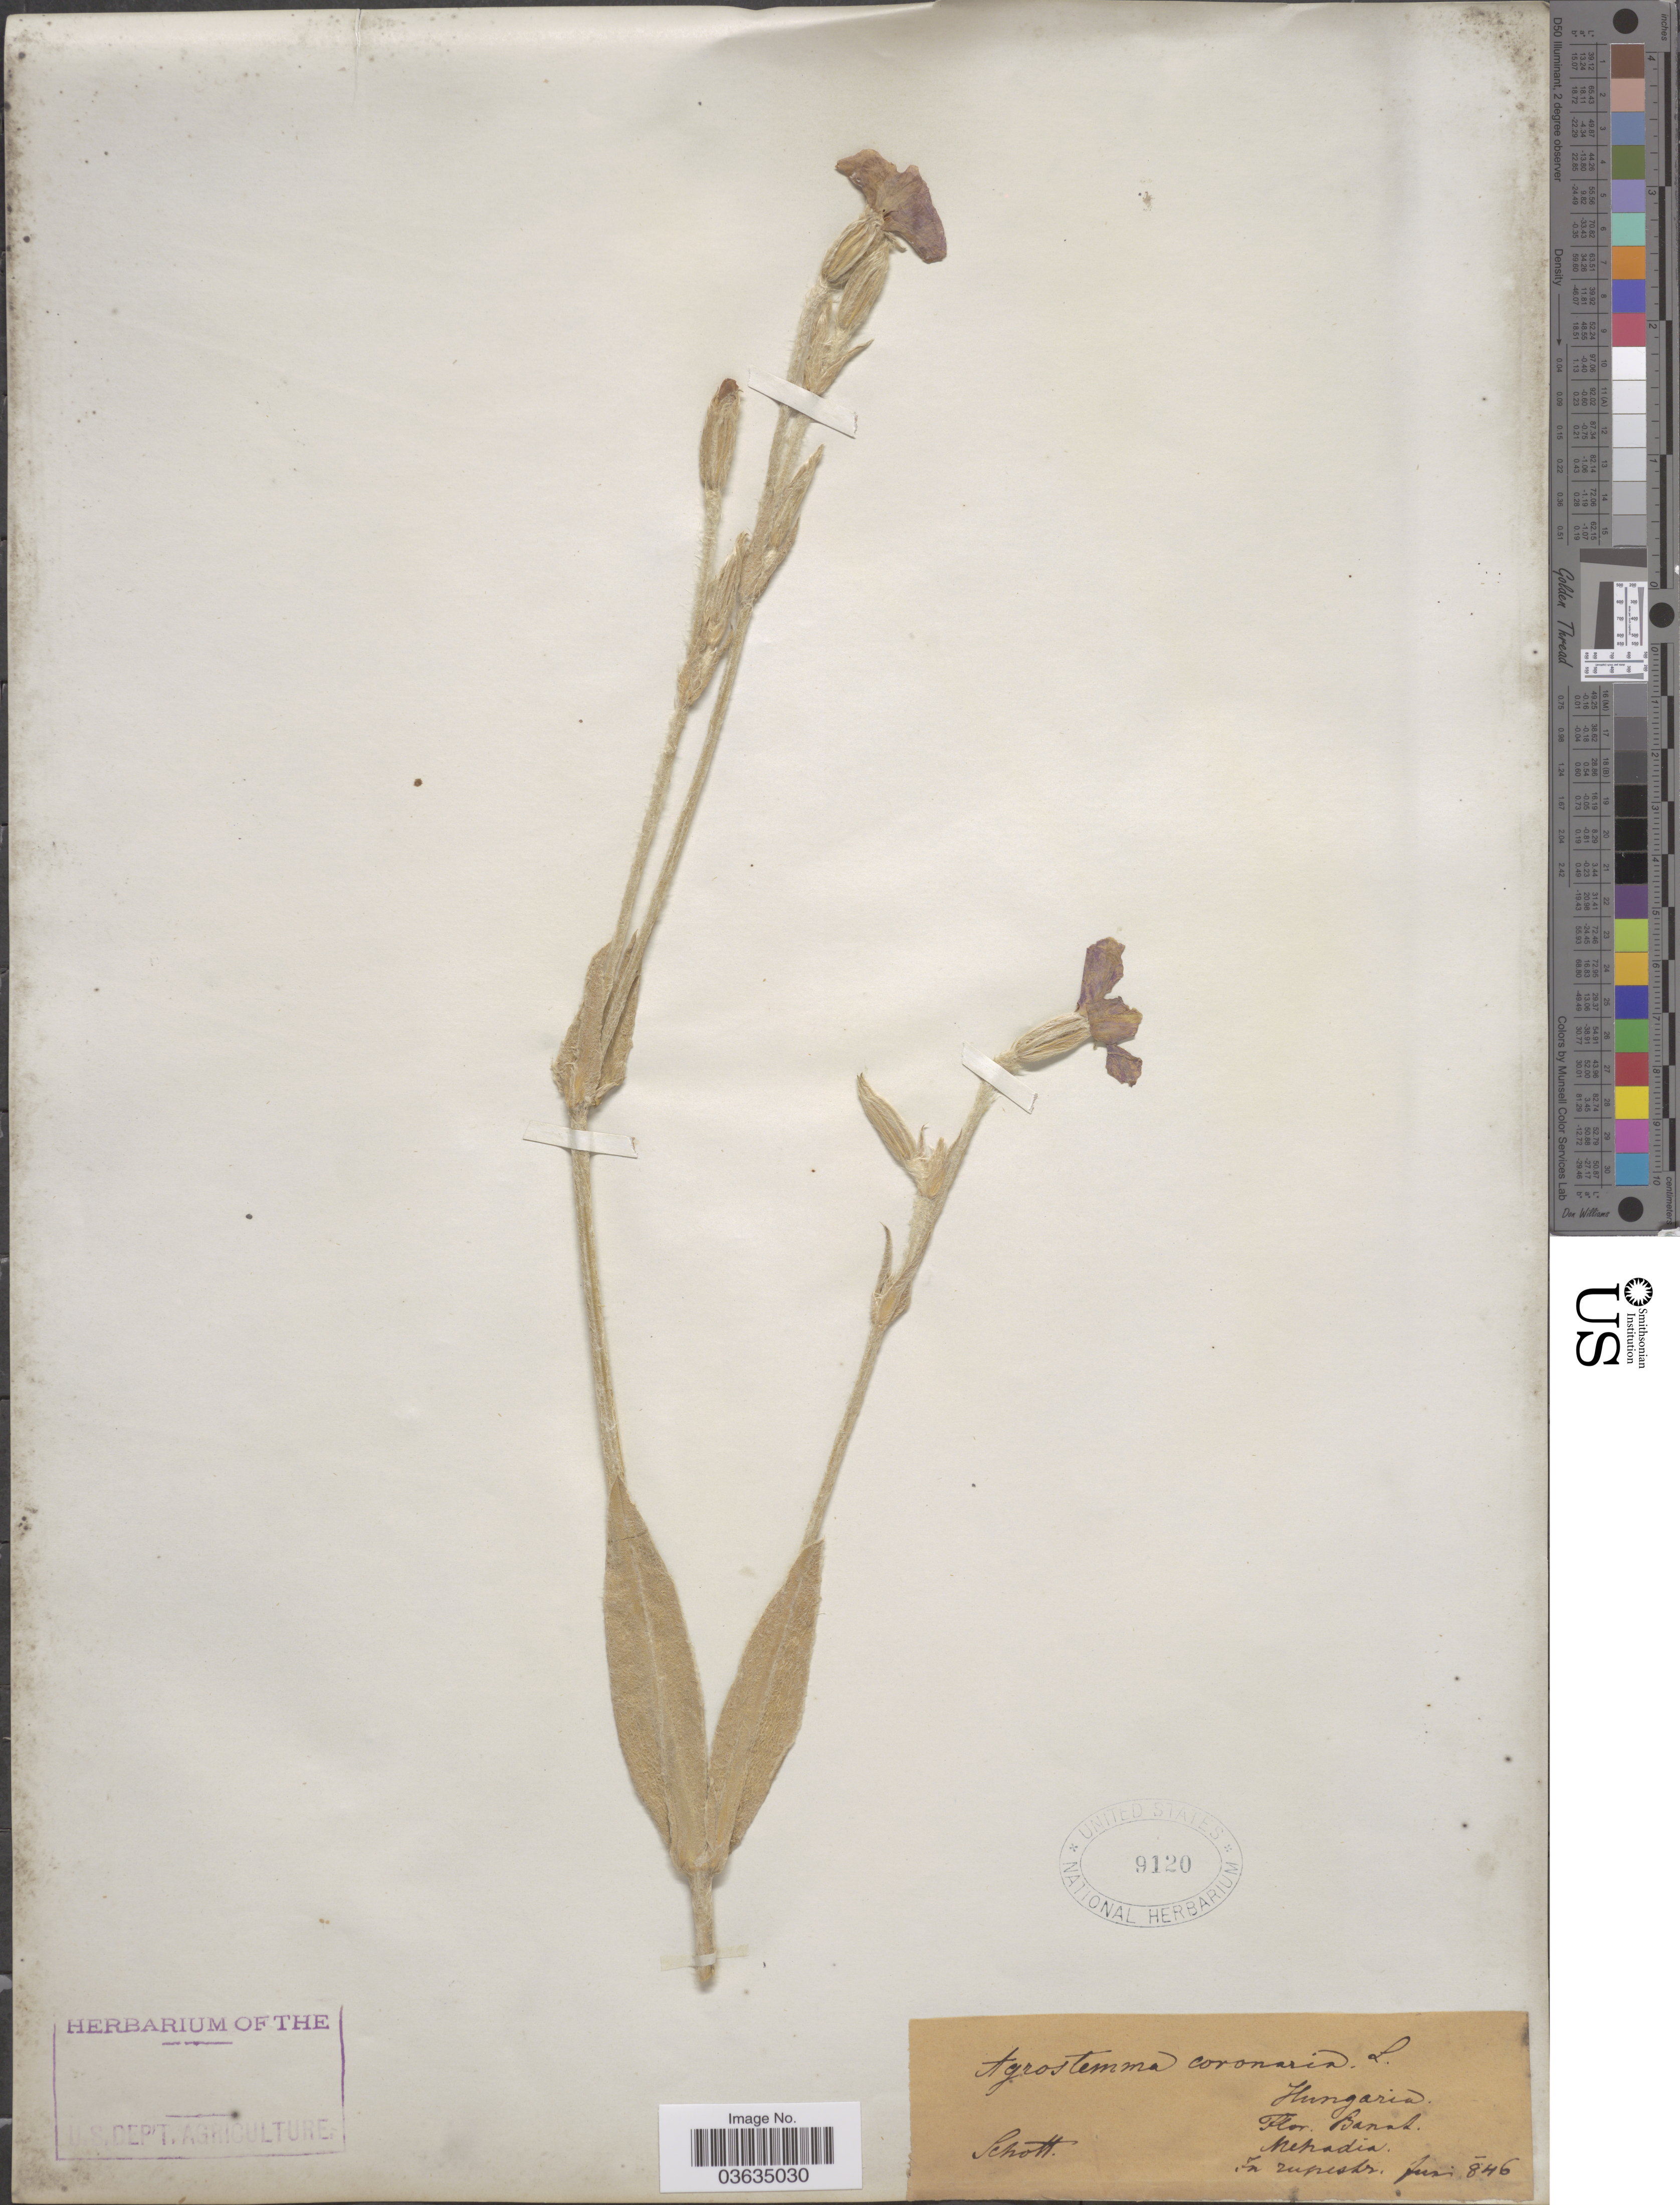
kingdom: Plantae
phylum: Tracheophyta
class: Magnoliopsida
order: Caryophyllales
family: Caryophyllaceae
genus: Silene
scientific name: Silene coronaria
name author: (L.) Clairv.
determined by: Strong, Mark T., (BOT), Smithsonian Institution - National Museum of Natural History (UNITED STATES)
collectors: Schott, --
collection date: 1846-06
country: Romania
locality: Flor. Banat, Mehadia, in rupestr.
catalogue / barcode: US 9120